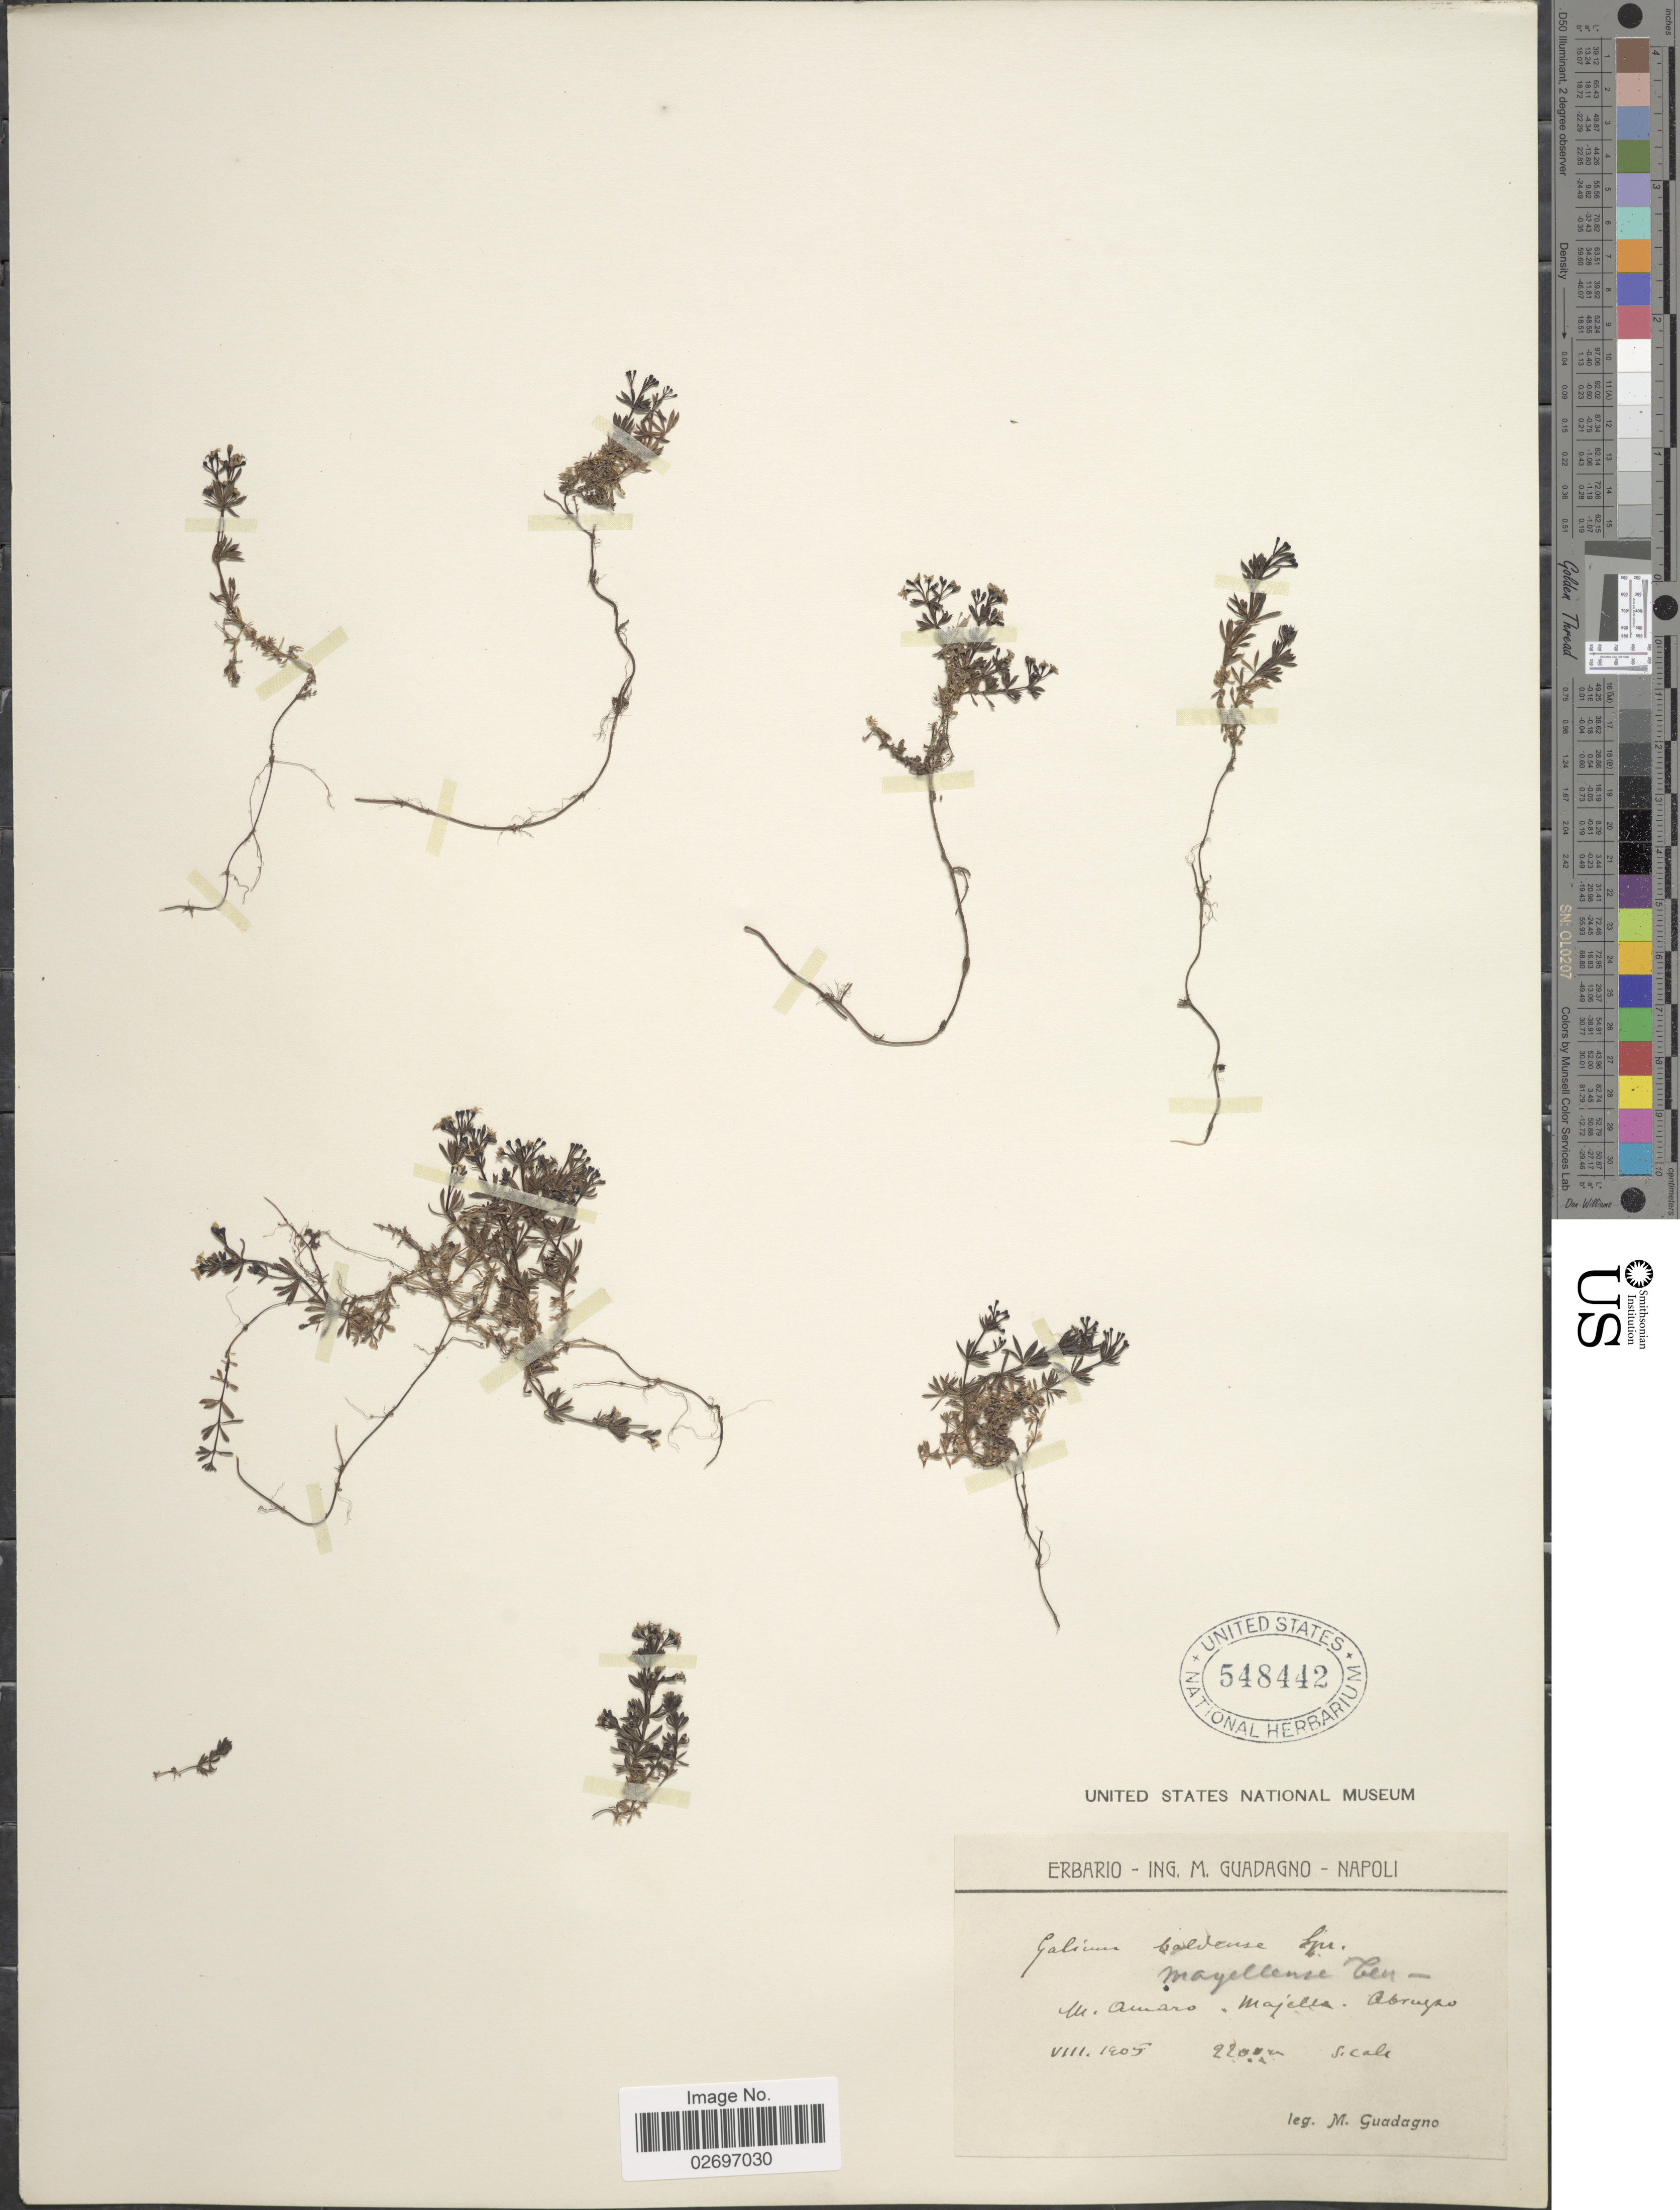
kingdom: Plantae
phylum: Tracheophyta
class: Magnoliopsida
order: Gentianales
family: Rubiaceae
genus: Galium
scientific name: Galium baldense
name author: Spreng.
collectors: M. Guadagno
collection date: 1905-08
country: Italy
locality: M. Amaro, Majella, Abruzzo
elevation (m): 2200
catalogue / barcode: US 548442